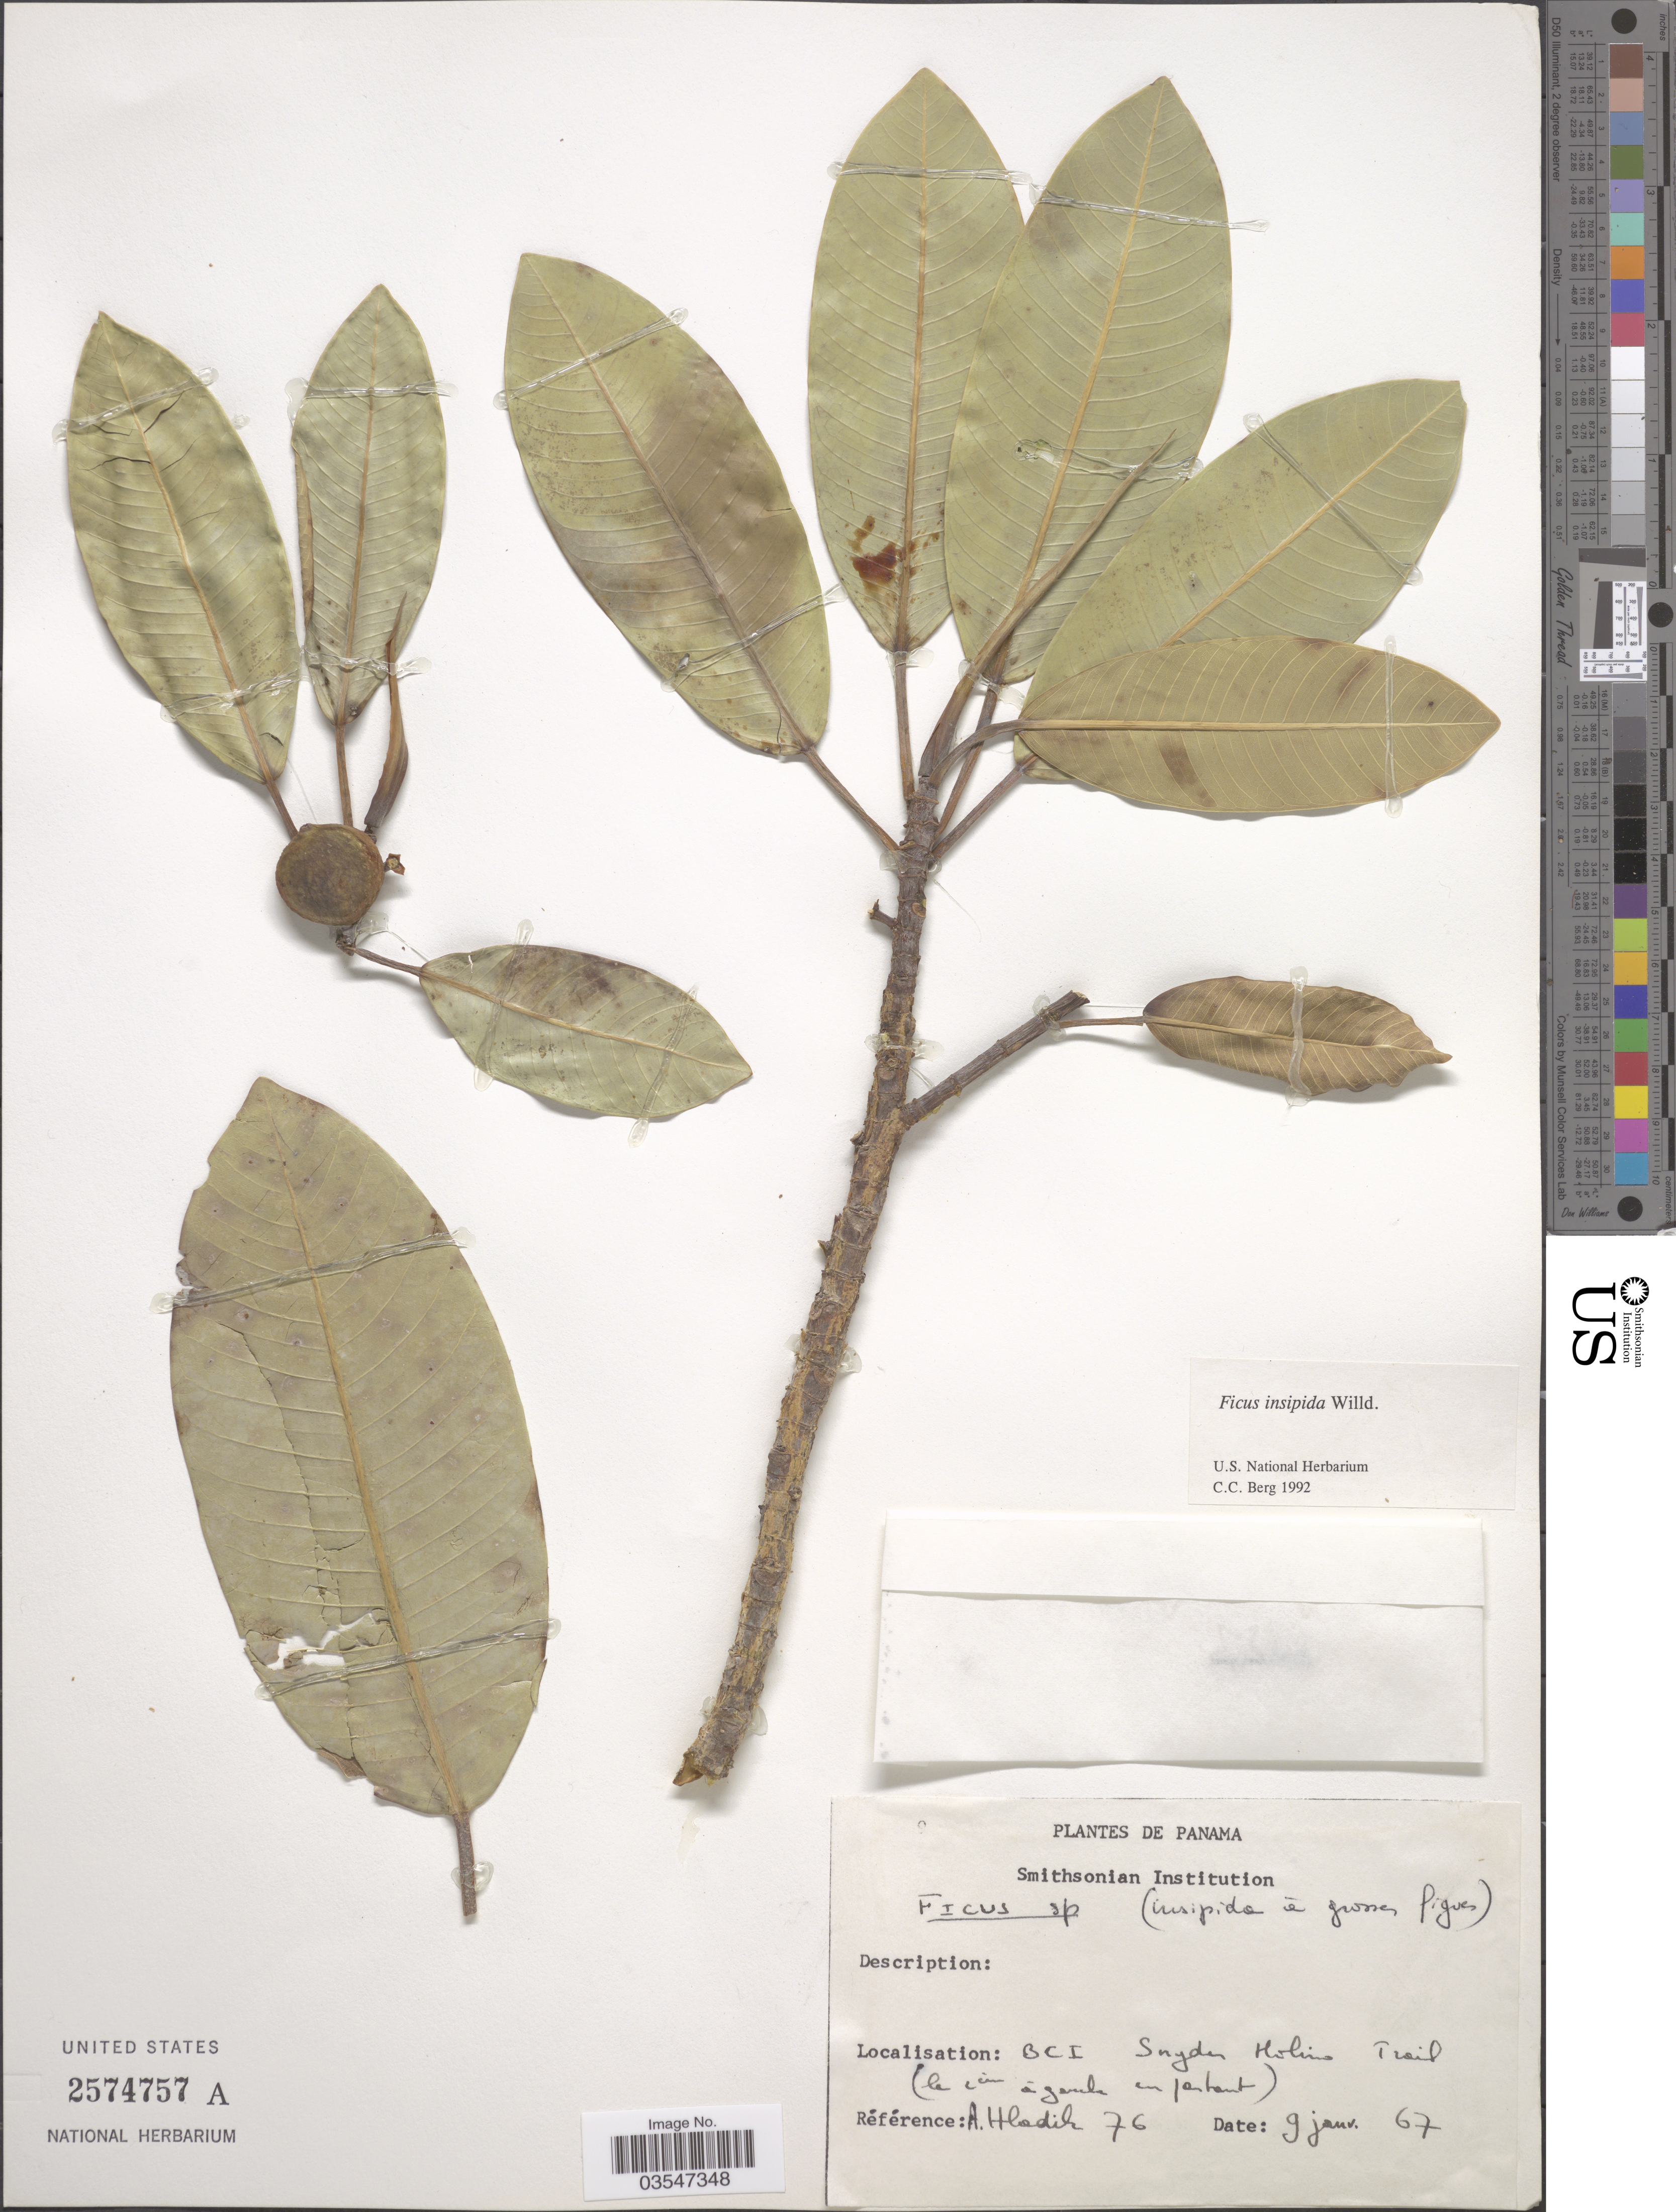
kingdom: Plantae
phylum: Tracheophyta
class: Magnoliopsida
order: Rosales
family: Moraceae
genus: Ficus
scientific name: Ficus insipida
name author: Willd.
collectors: A. Hladik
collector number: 76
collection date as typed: Transcribed d/m/y: 9/1/67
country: Panama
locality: BCI Snyder Holino Trail.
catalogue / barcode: US 2574757A